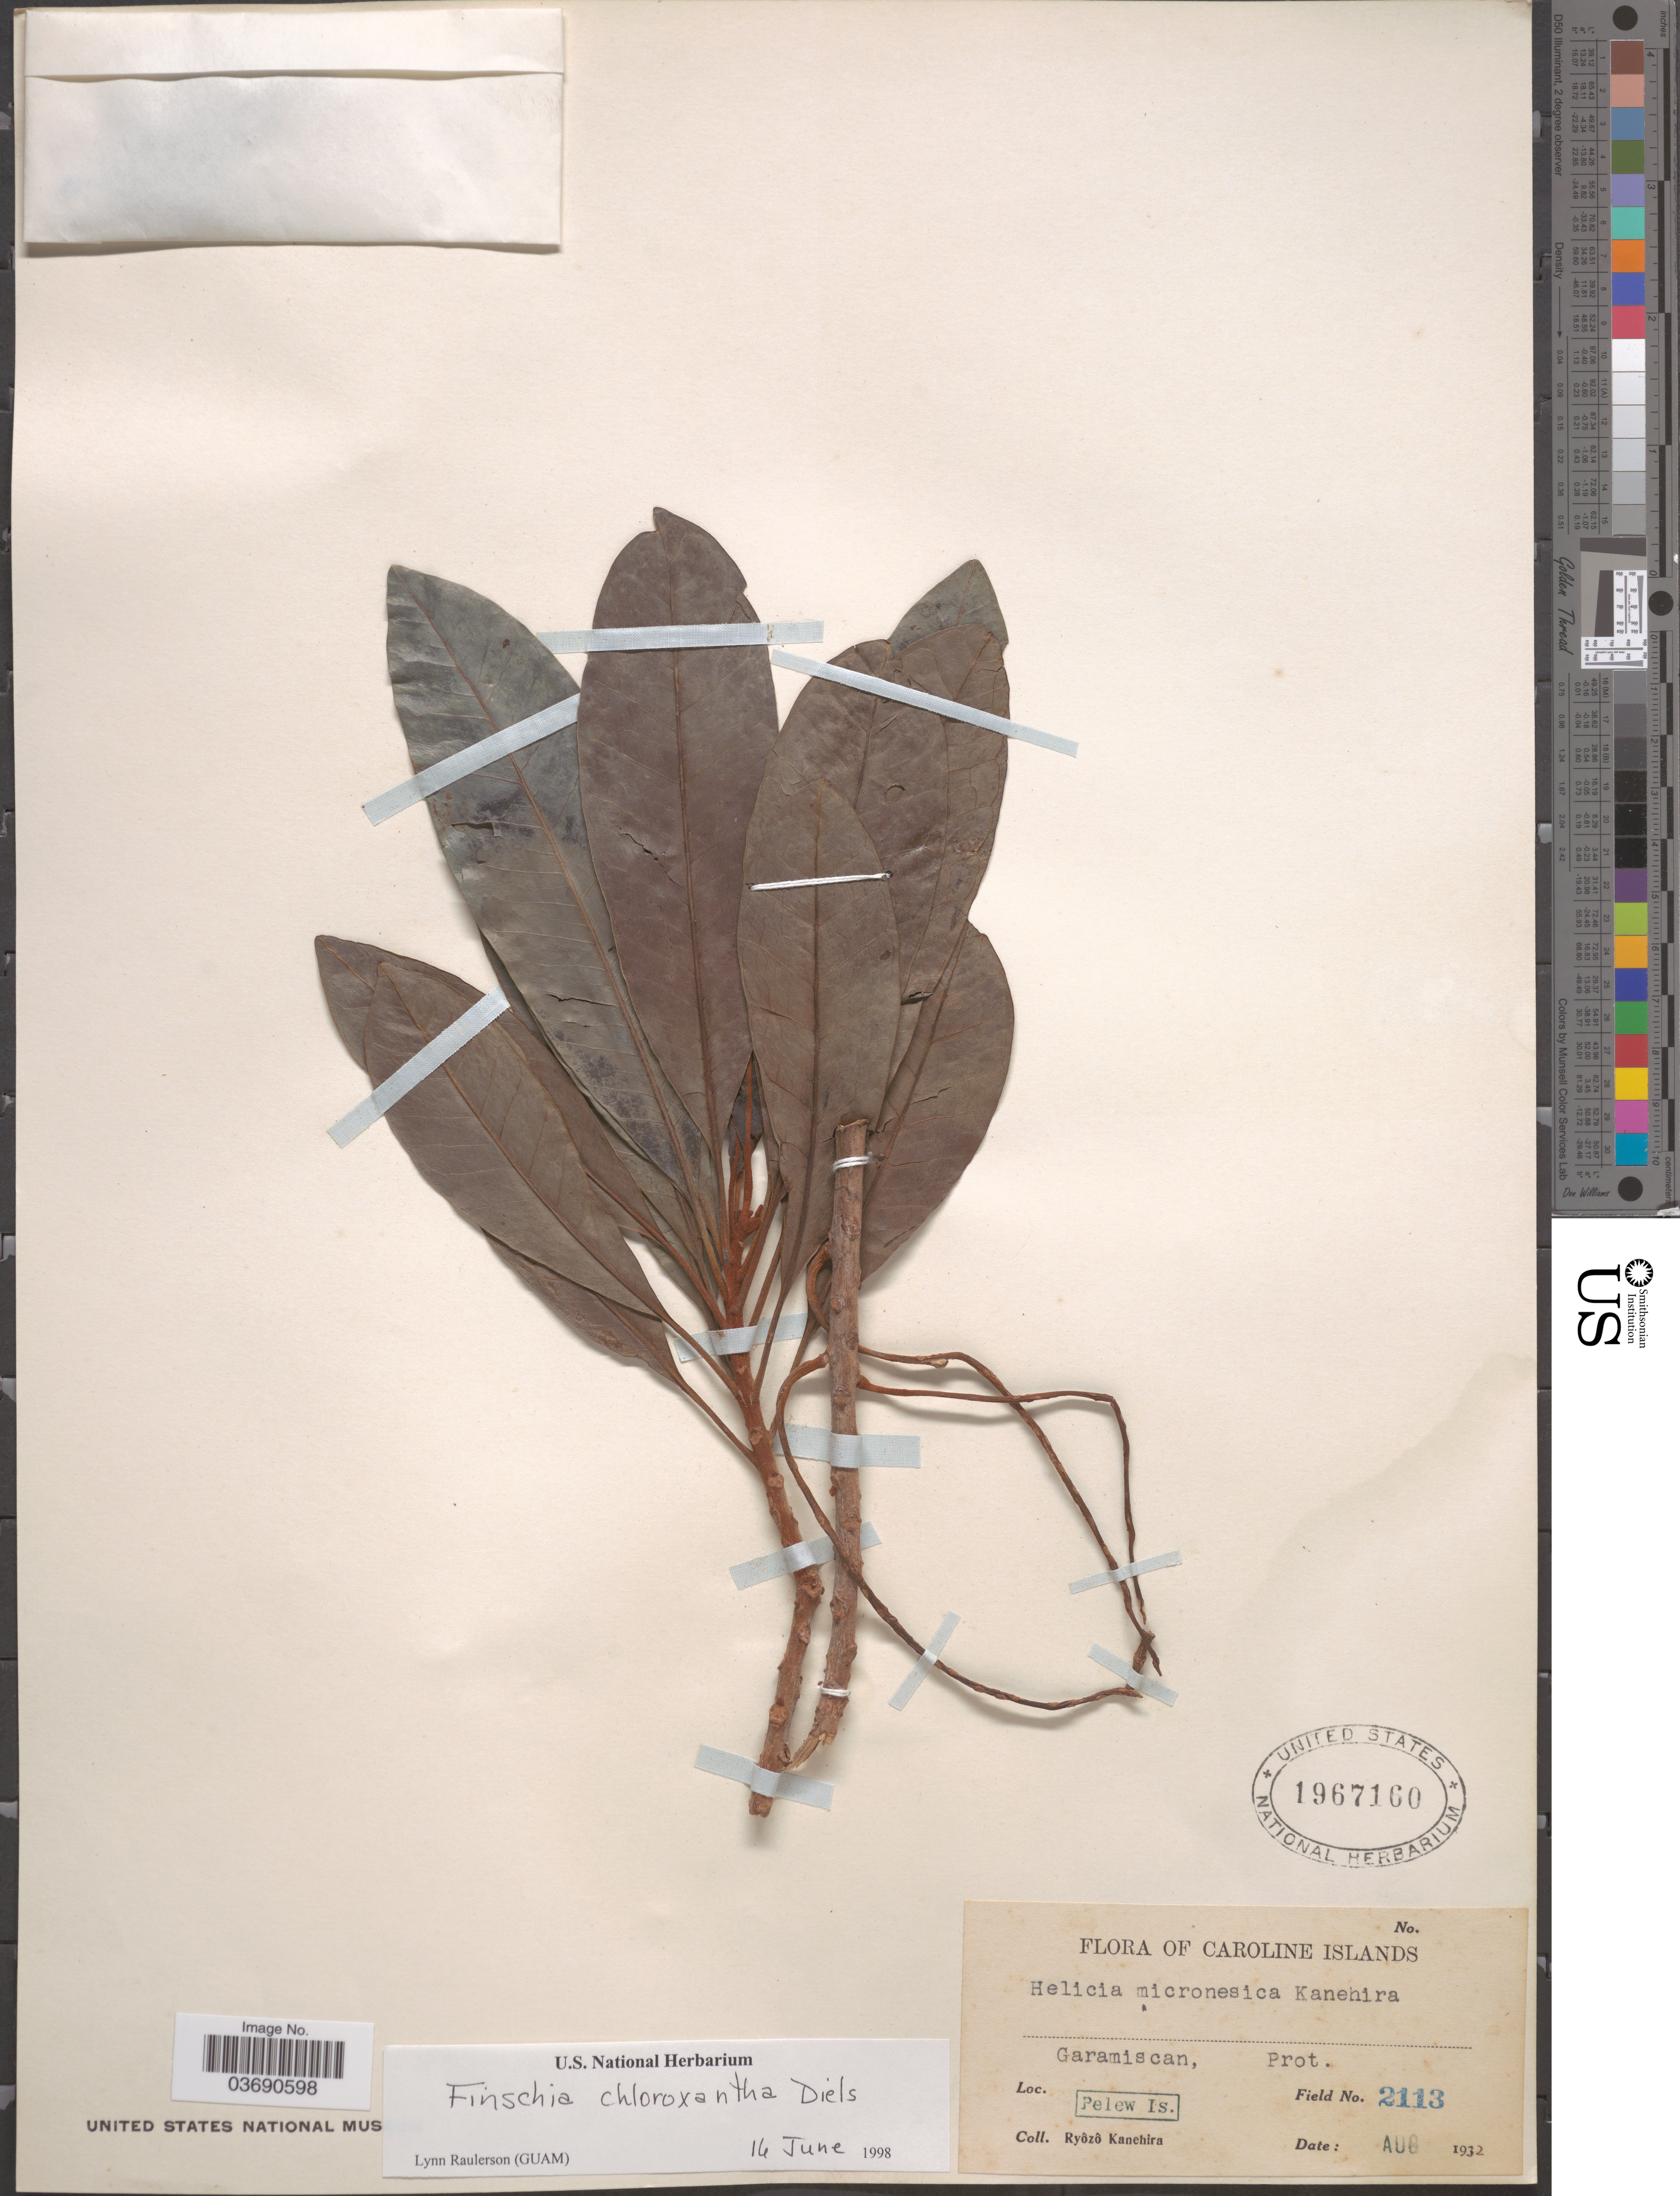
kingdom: Plantae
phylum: Tracheophyta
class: Magnoliopsida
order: Proteales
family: Proteaceae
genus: Finschia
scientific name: Finschia chloroxantha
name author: Diels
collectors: R. Kanehira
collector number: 2113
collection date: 1932-08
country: Palau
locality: Caroline Islands. Pelew Is.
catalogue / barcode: US 1967160